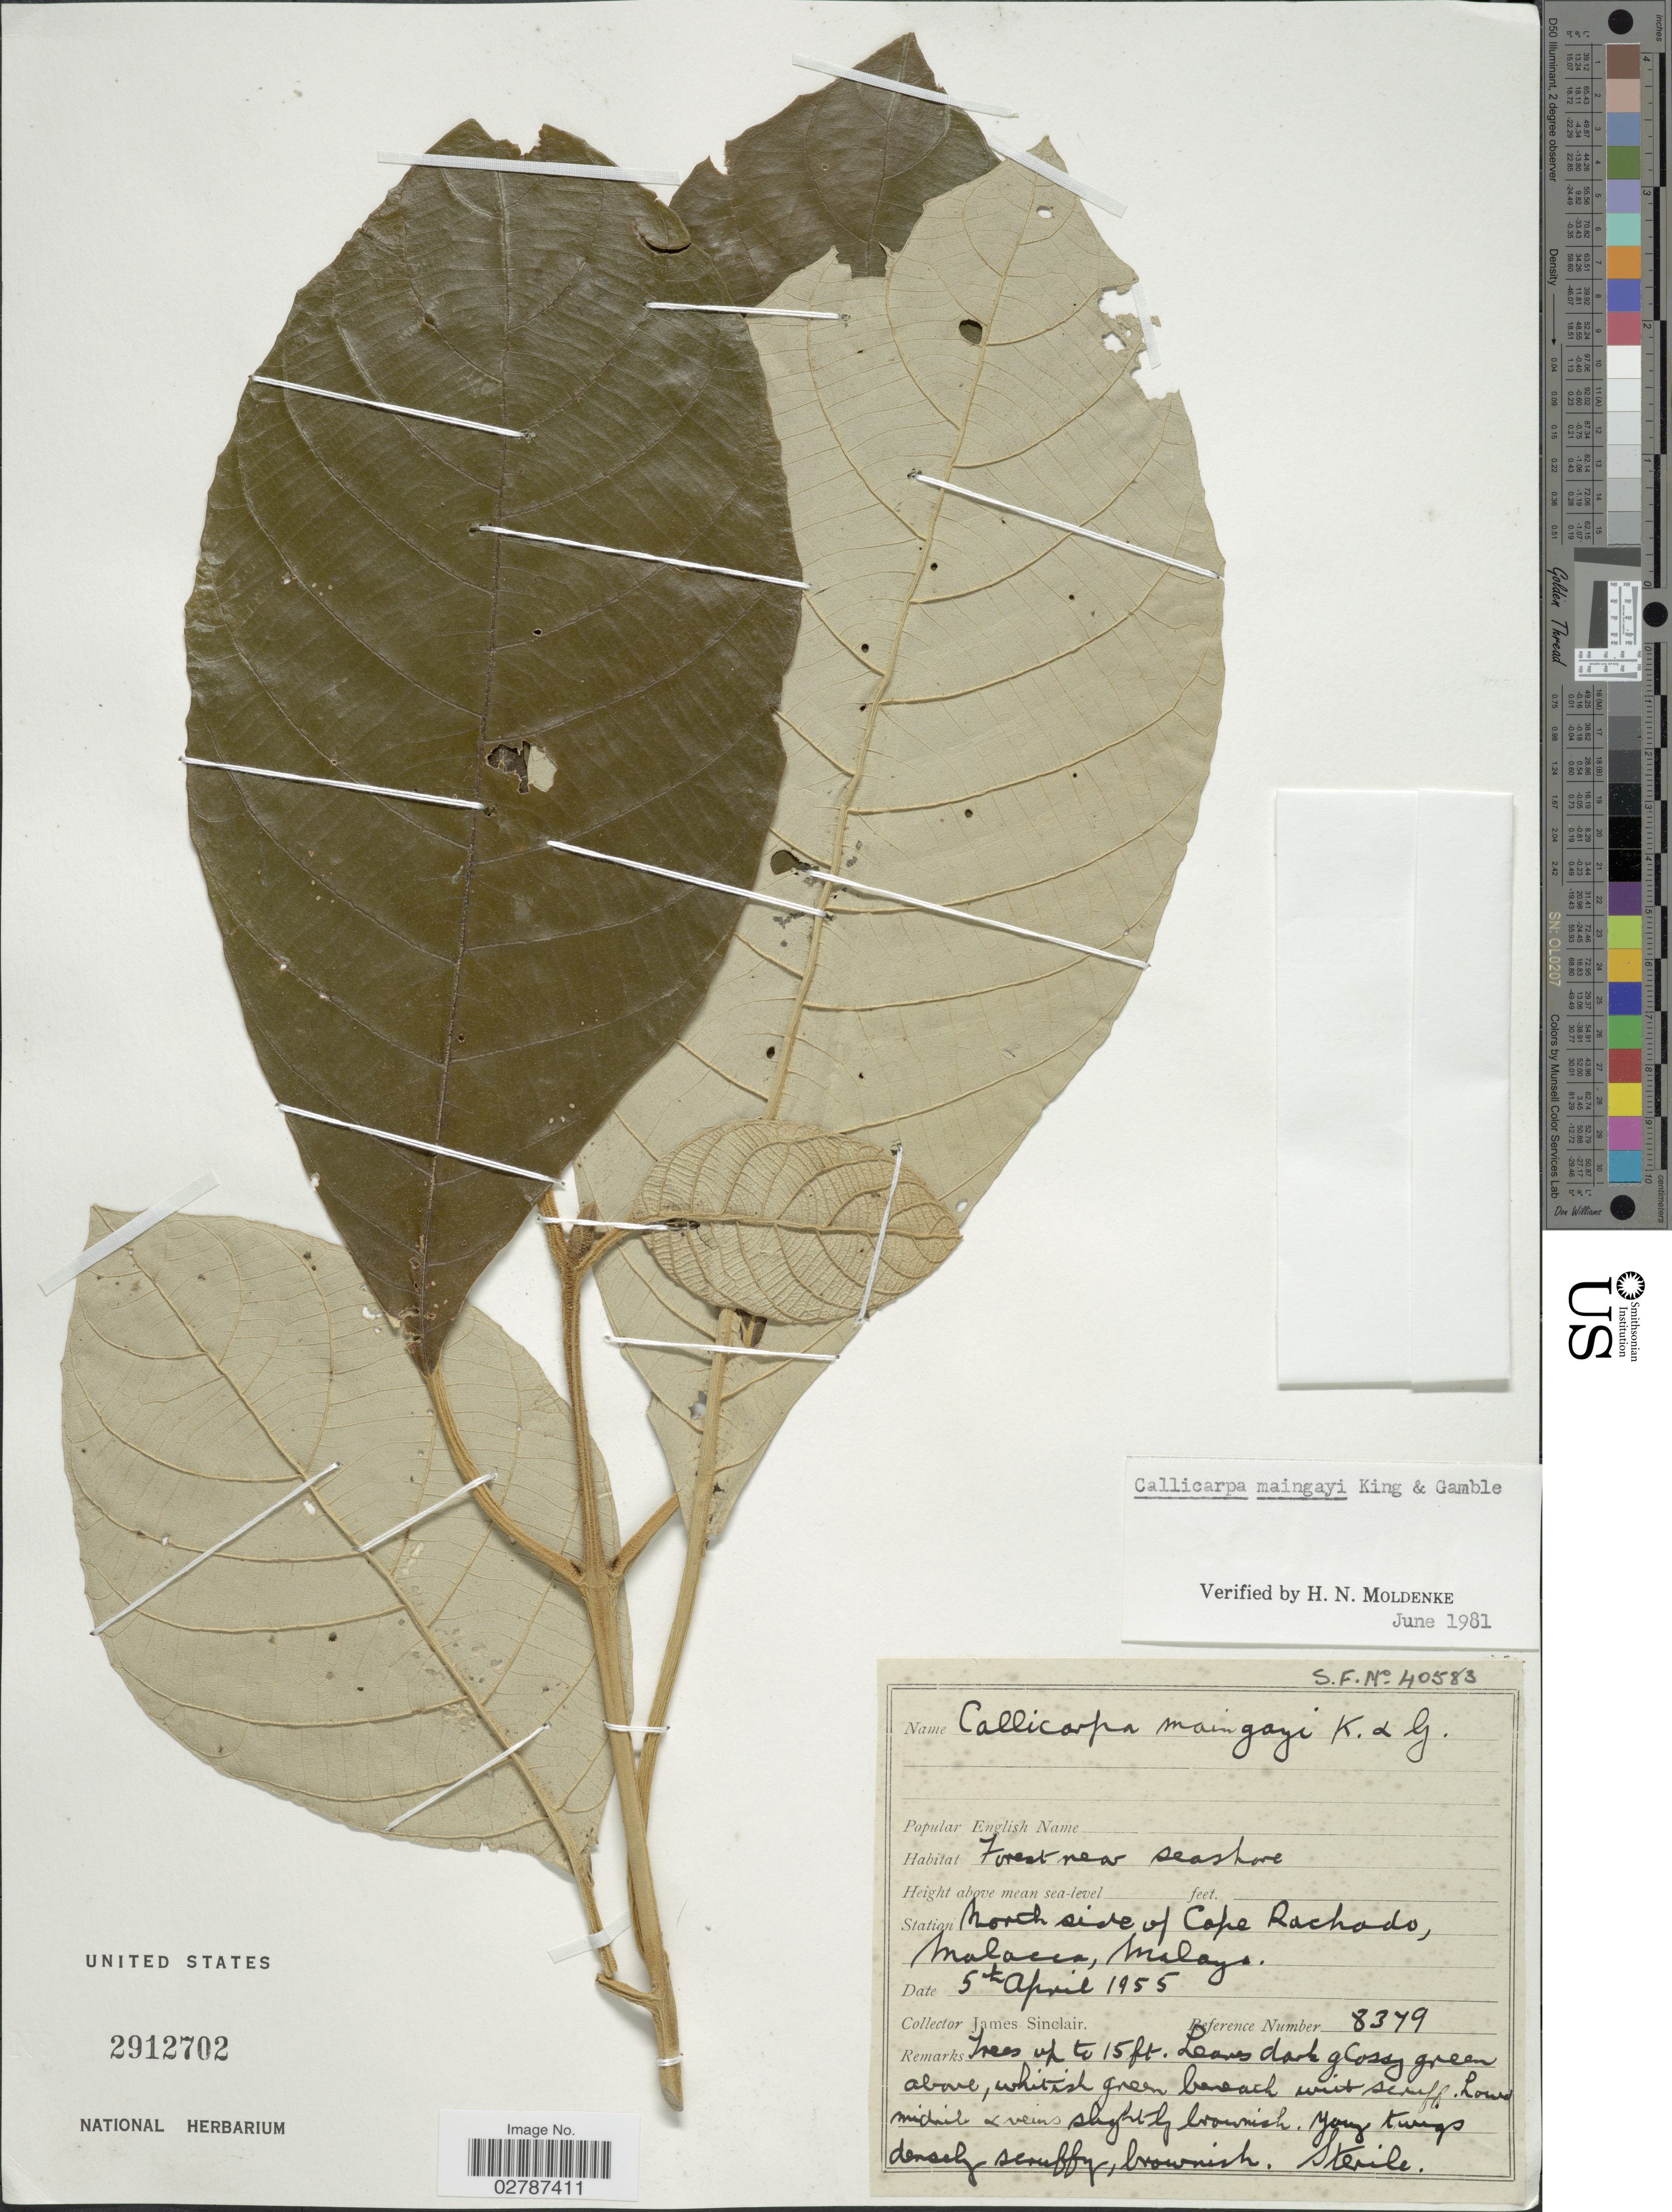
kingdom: Plantae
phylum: Tracheophyta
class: Magnoliopsida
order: Lamiales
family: Lamiaceae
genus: Callicarpa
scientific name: Callicarpa maingayi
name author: King & Gamble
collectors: J. Sinclair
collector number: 8379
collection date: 1955-04-05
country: Malaysia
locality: North side of Cape Rachado, Malacca, Malaya.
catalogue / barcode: US 2912702